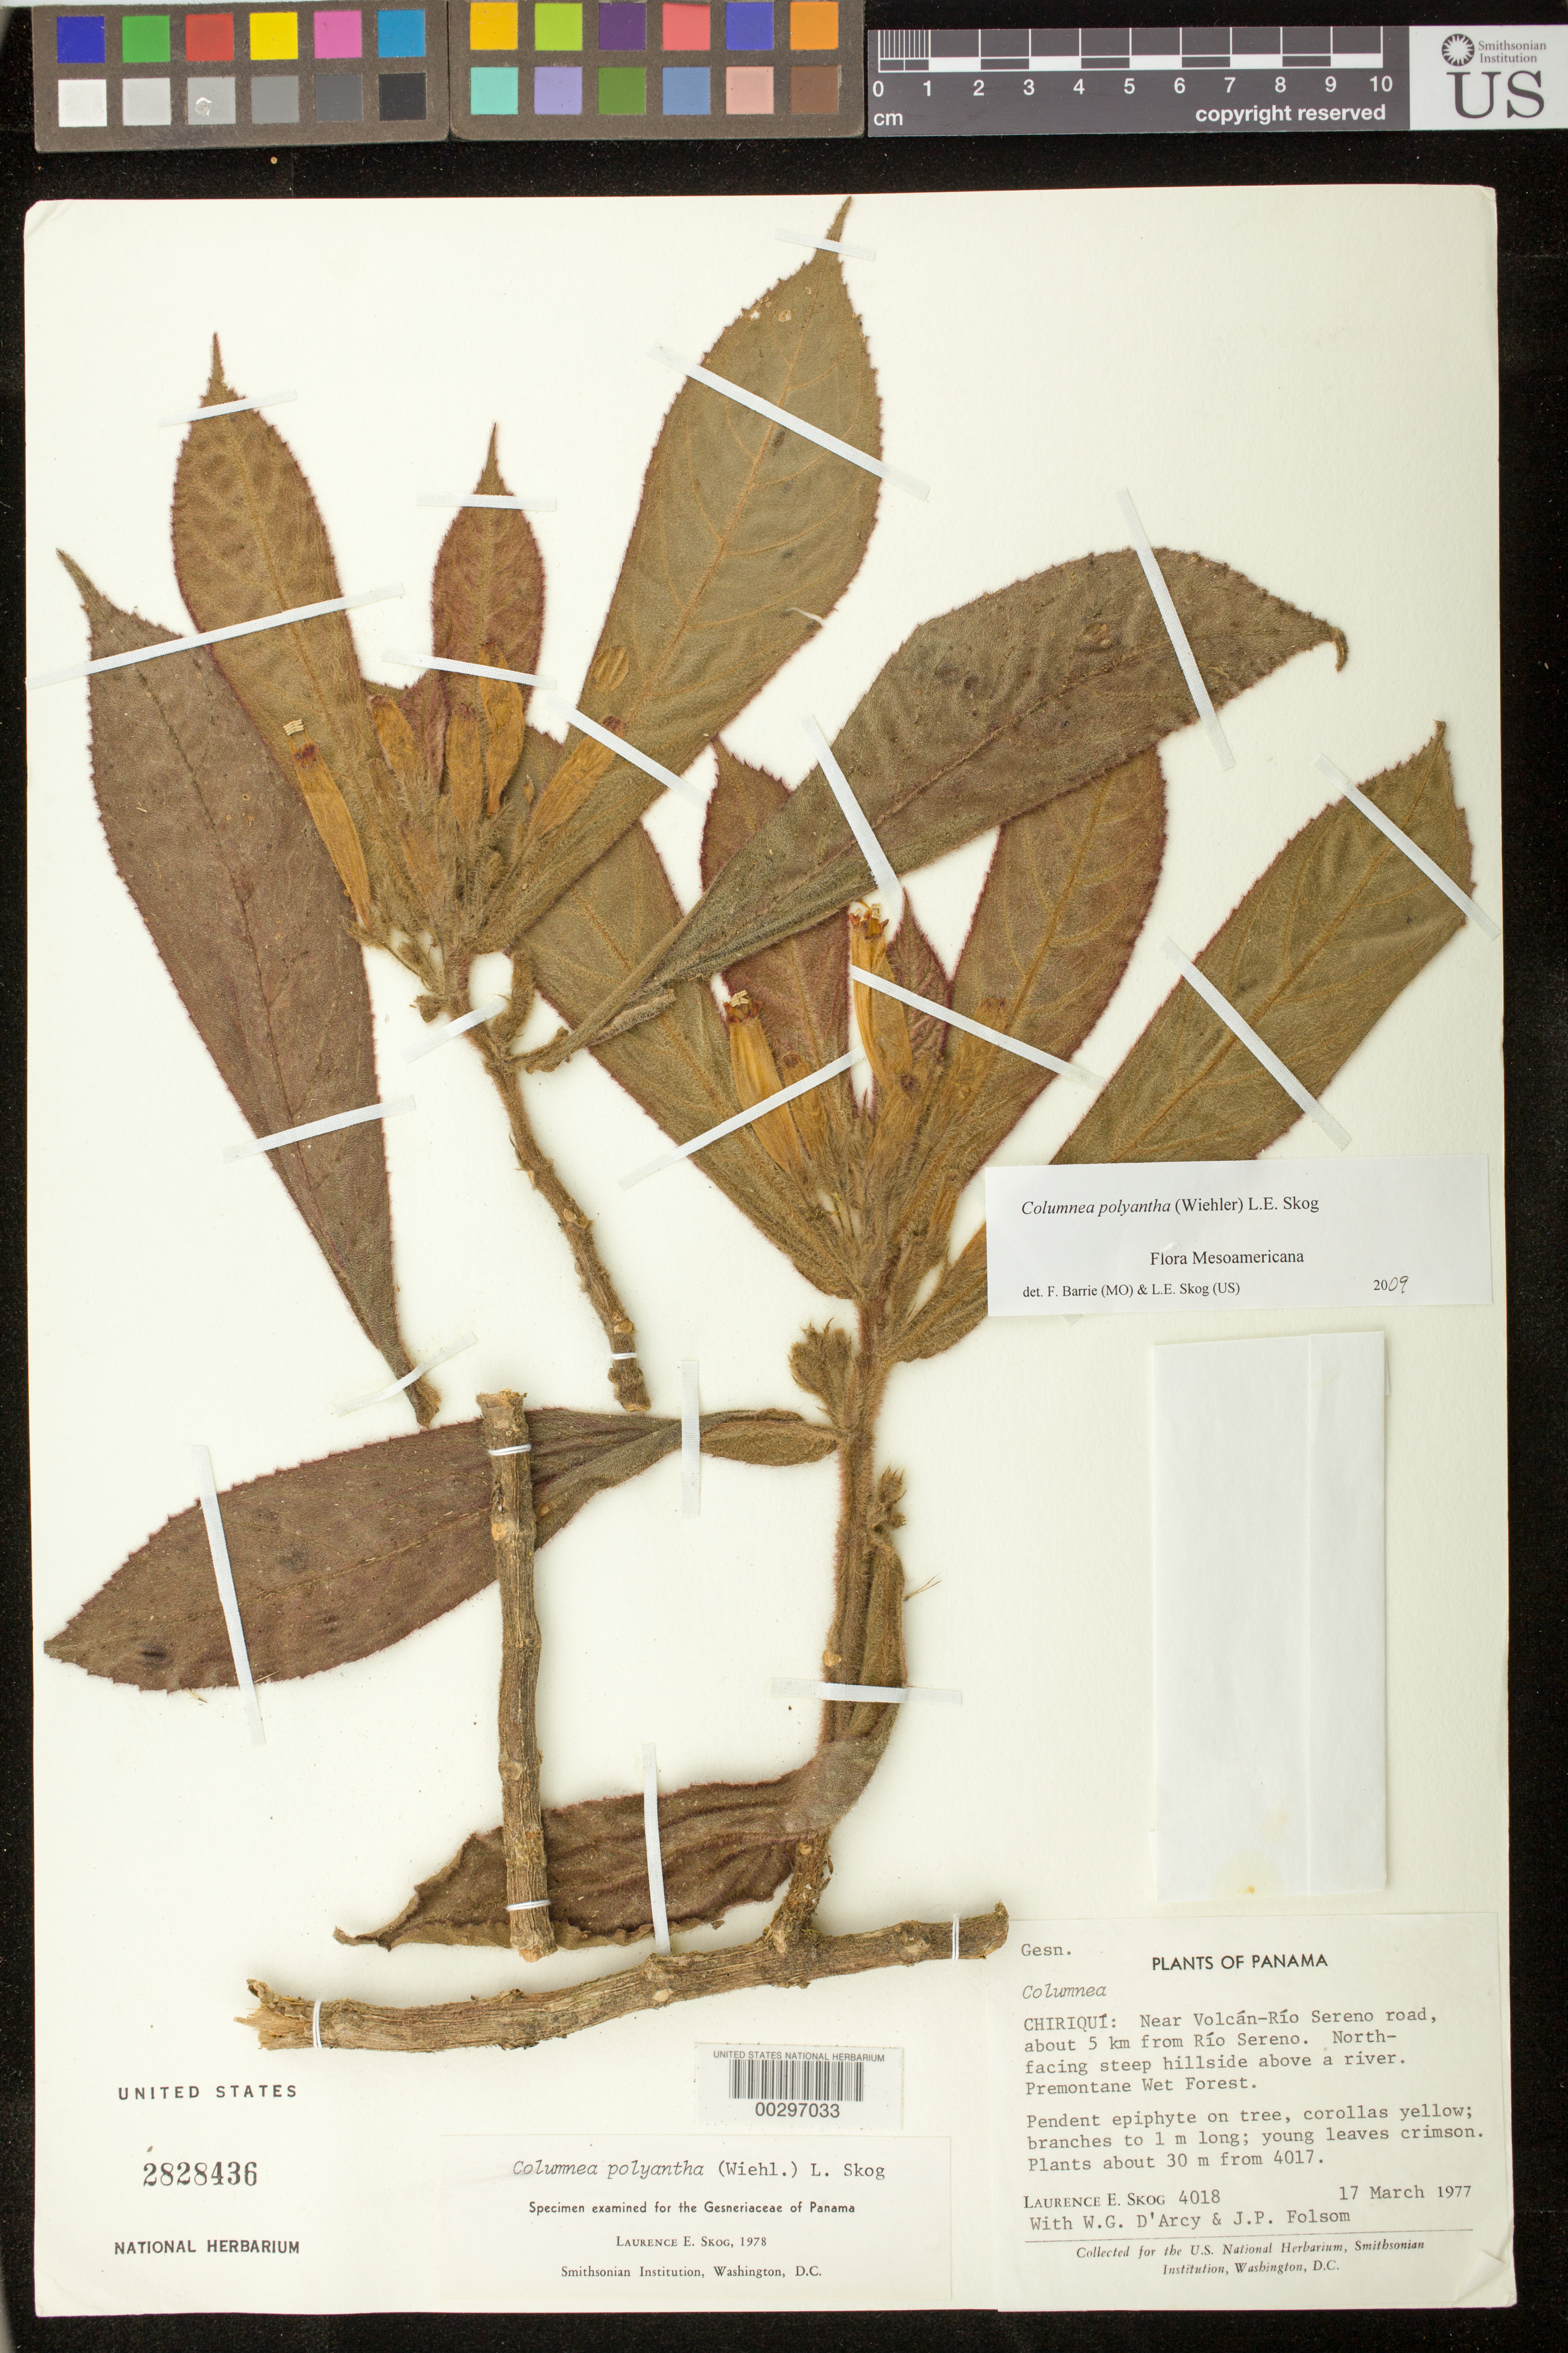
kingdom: Plantae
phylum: Tracheophyta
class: Magnoliopsida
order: Lamiales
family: Gesneriaceae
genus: Columnea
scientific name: Columnea polyantha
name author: (Wiehler) L.E. Skog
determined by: Skog, Laurence E.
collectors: L. E. Skog, W. G. D'Arcy & J. P. Folsom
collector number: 4018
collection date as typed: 17 Mar 1977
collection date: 1977-03-17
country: Panama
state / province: Chiriquí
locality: Near Valcan Rio Sereno road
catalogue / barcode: US 2828436